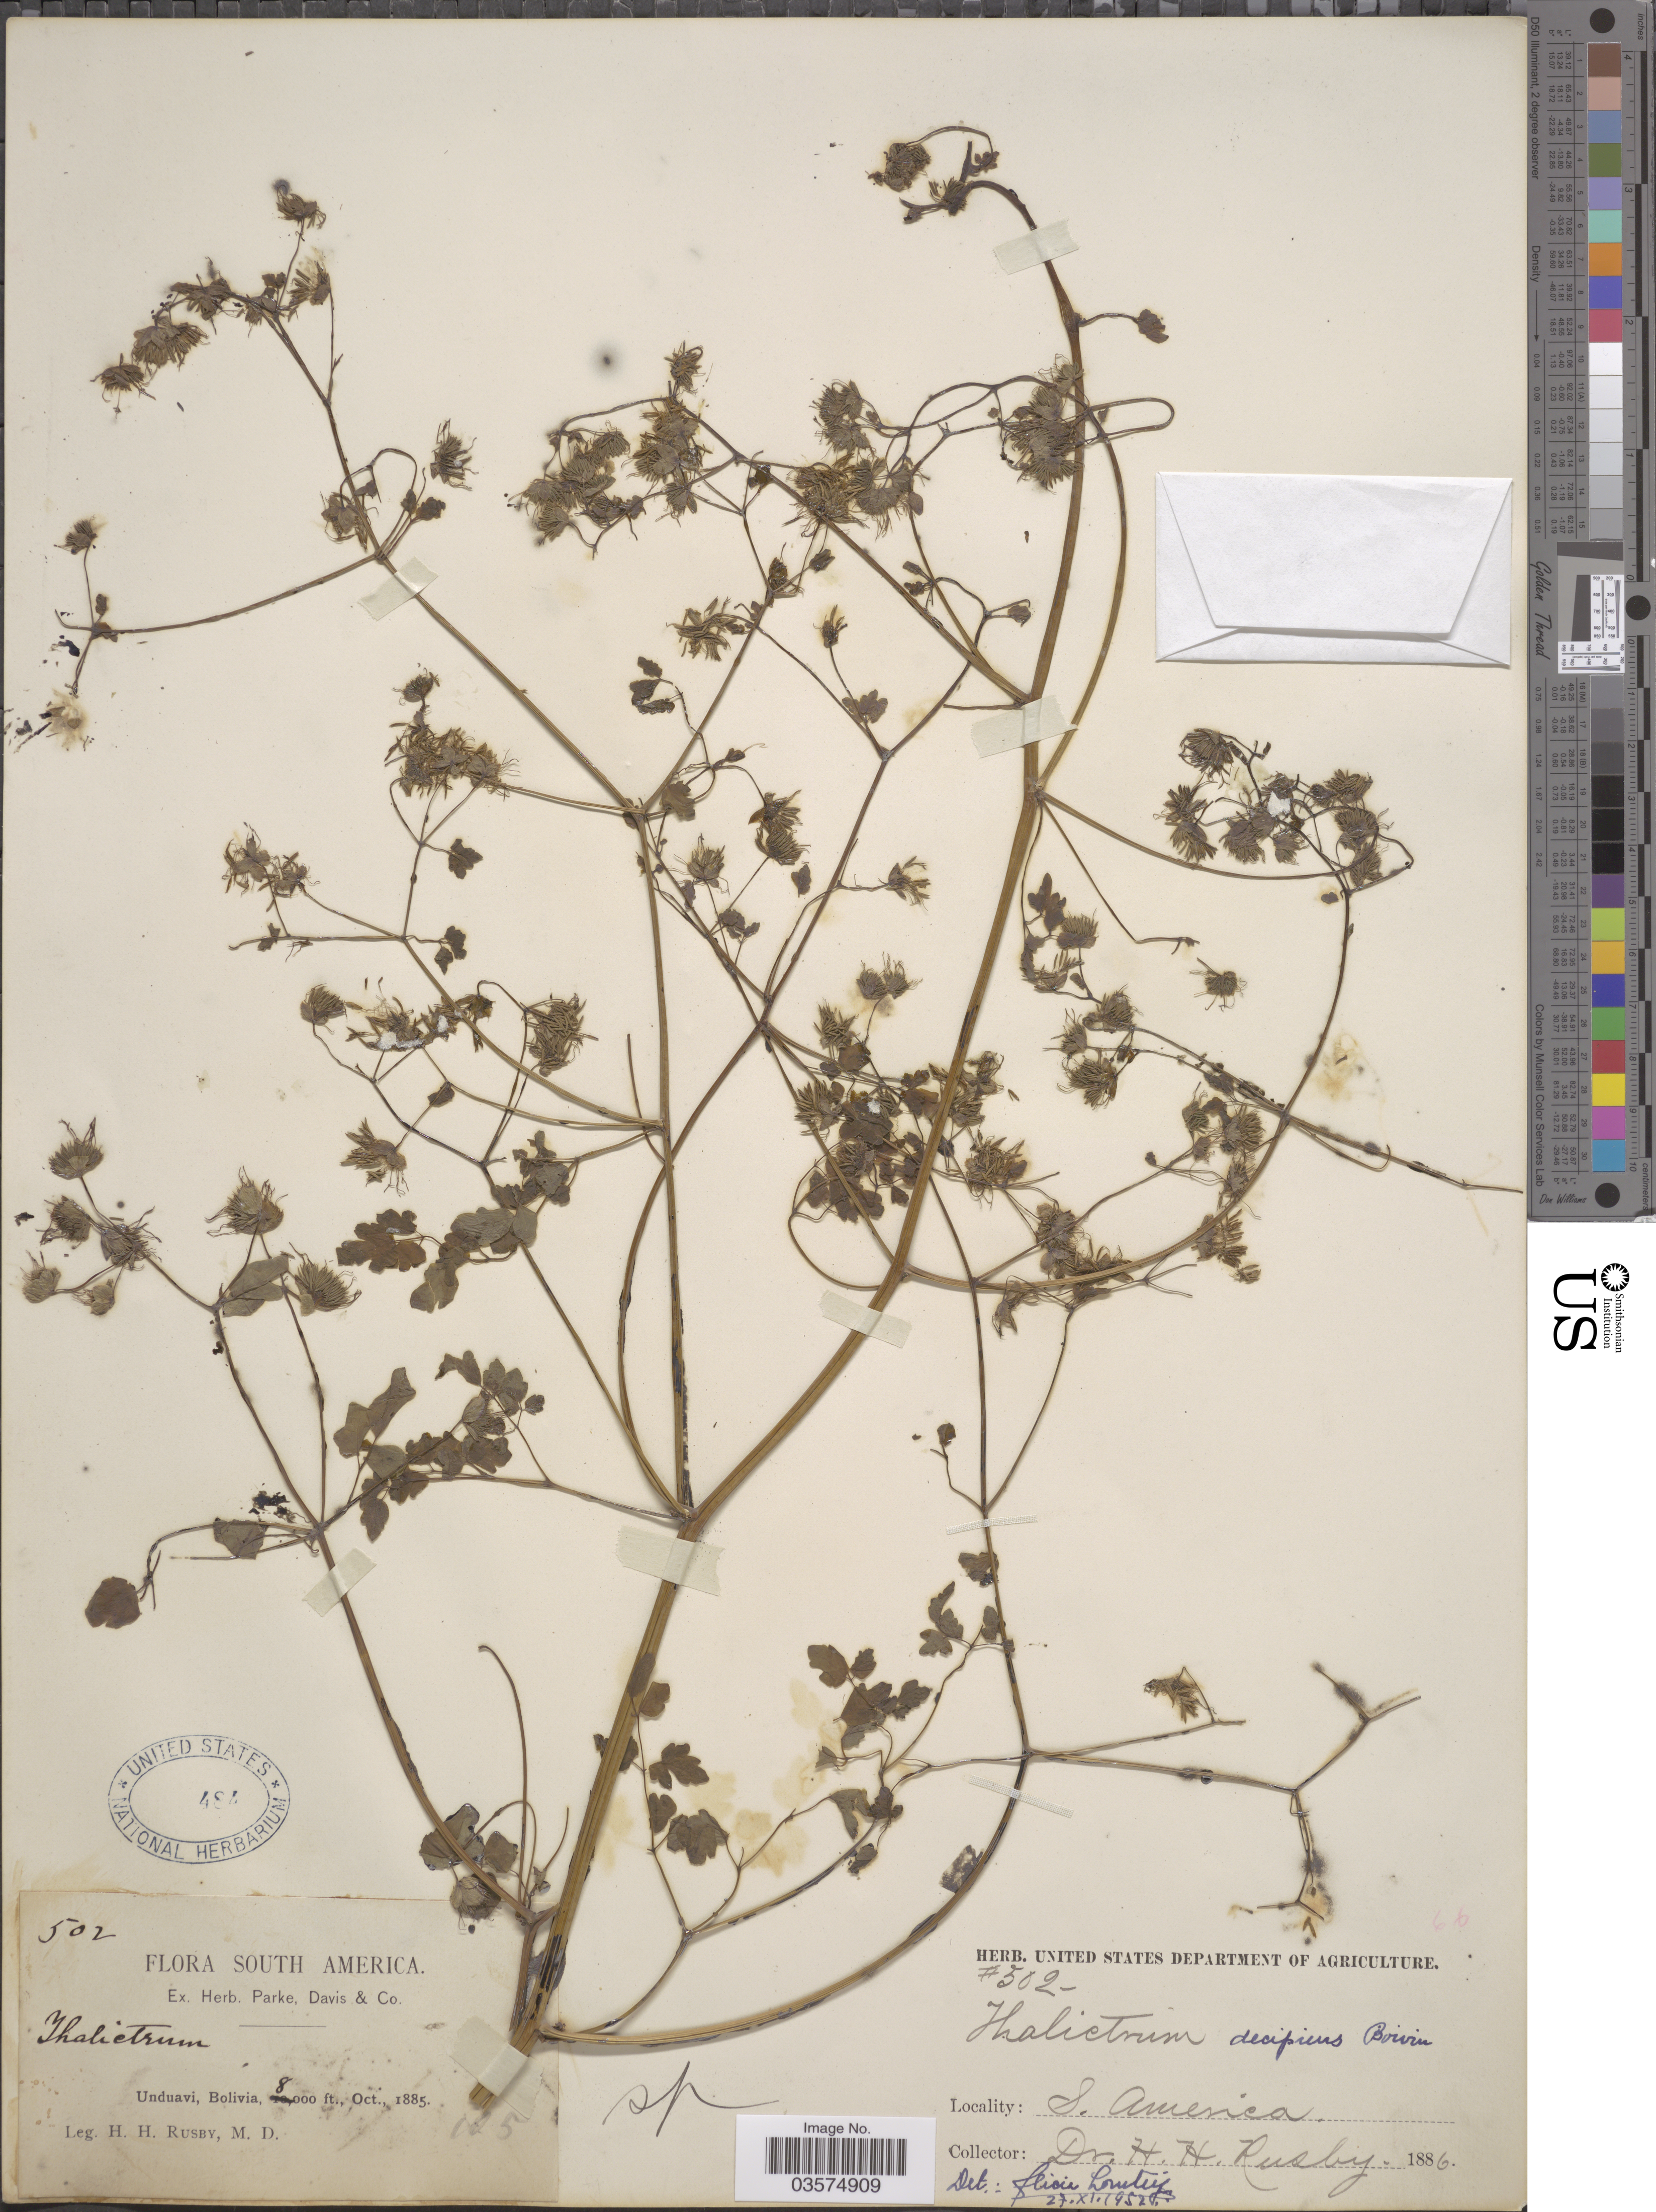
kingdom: Plantae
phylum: Tracheophyta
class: Magnoliopsida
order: Ranunculales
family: Ranunculaceae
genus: Thalictrum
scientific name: Thalictrum decipiens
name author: B. Boivin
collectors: H. H. Rusby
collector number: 502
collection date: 1885-10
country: Bolivia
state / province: La Paz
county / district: Nor Yungas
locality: Unduavi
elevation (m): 2438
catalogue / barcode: US 484